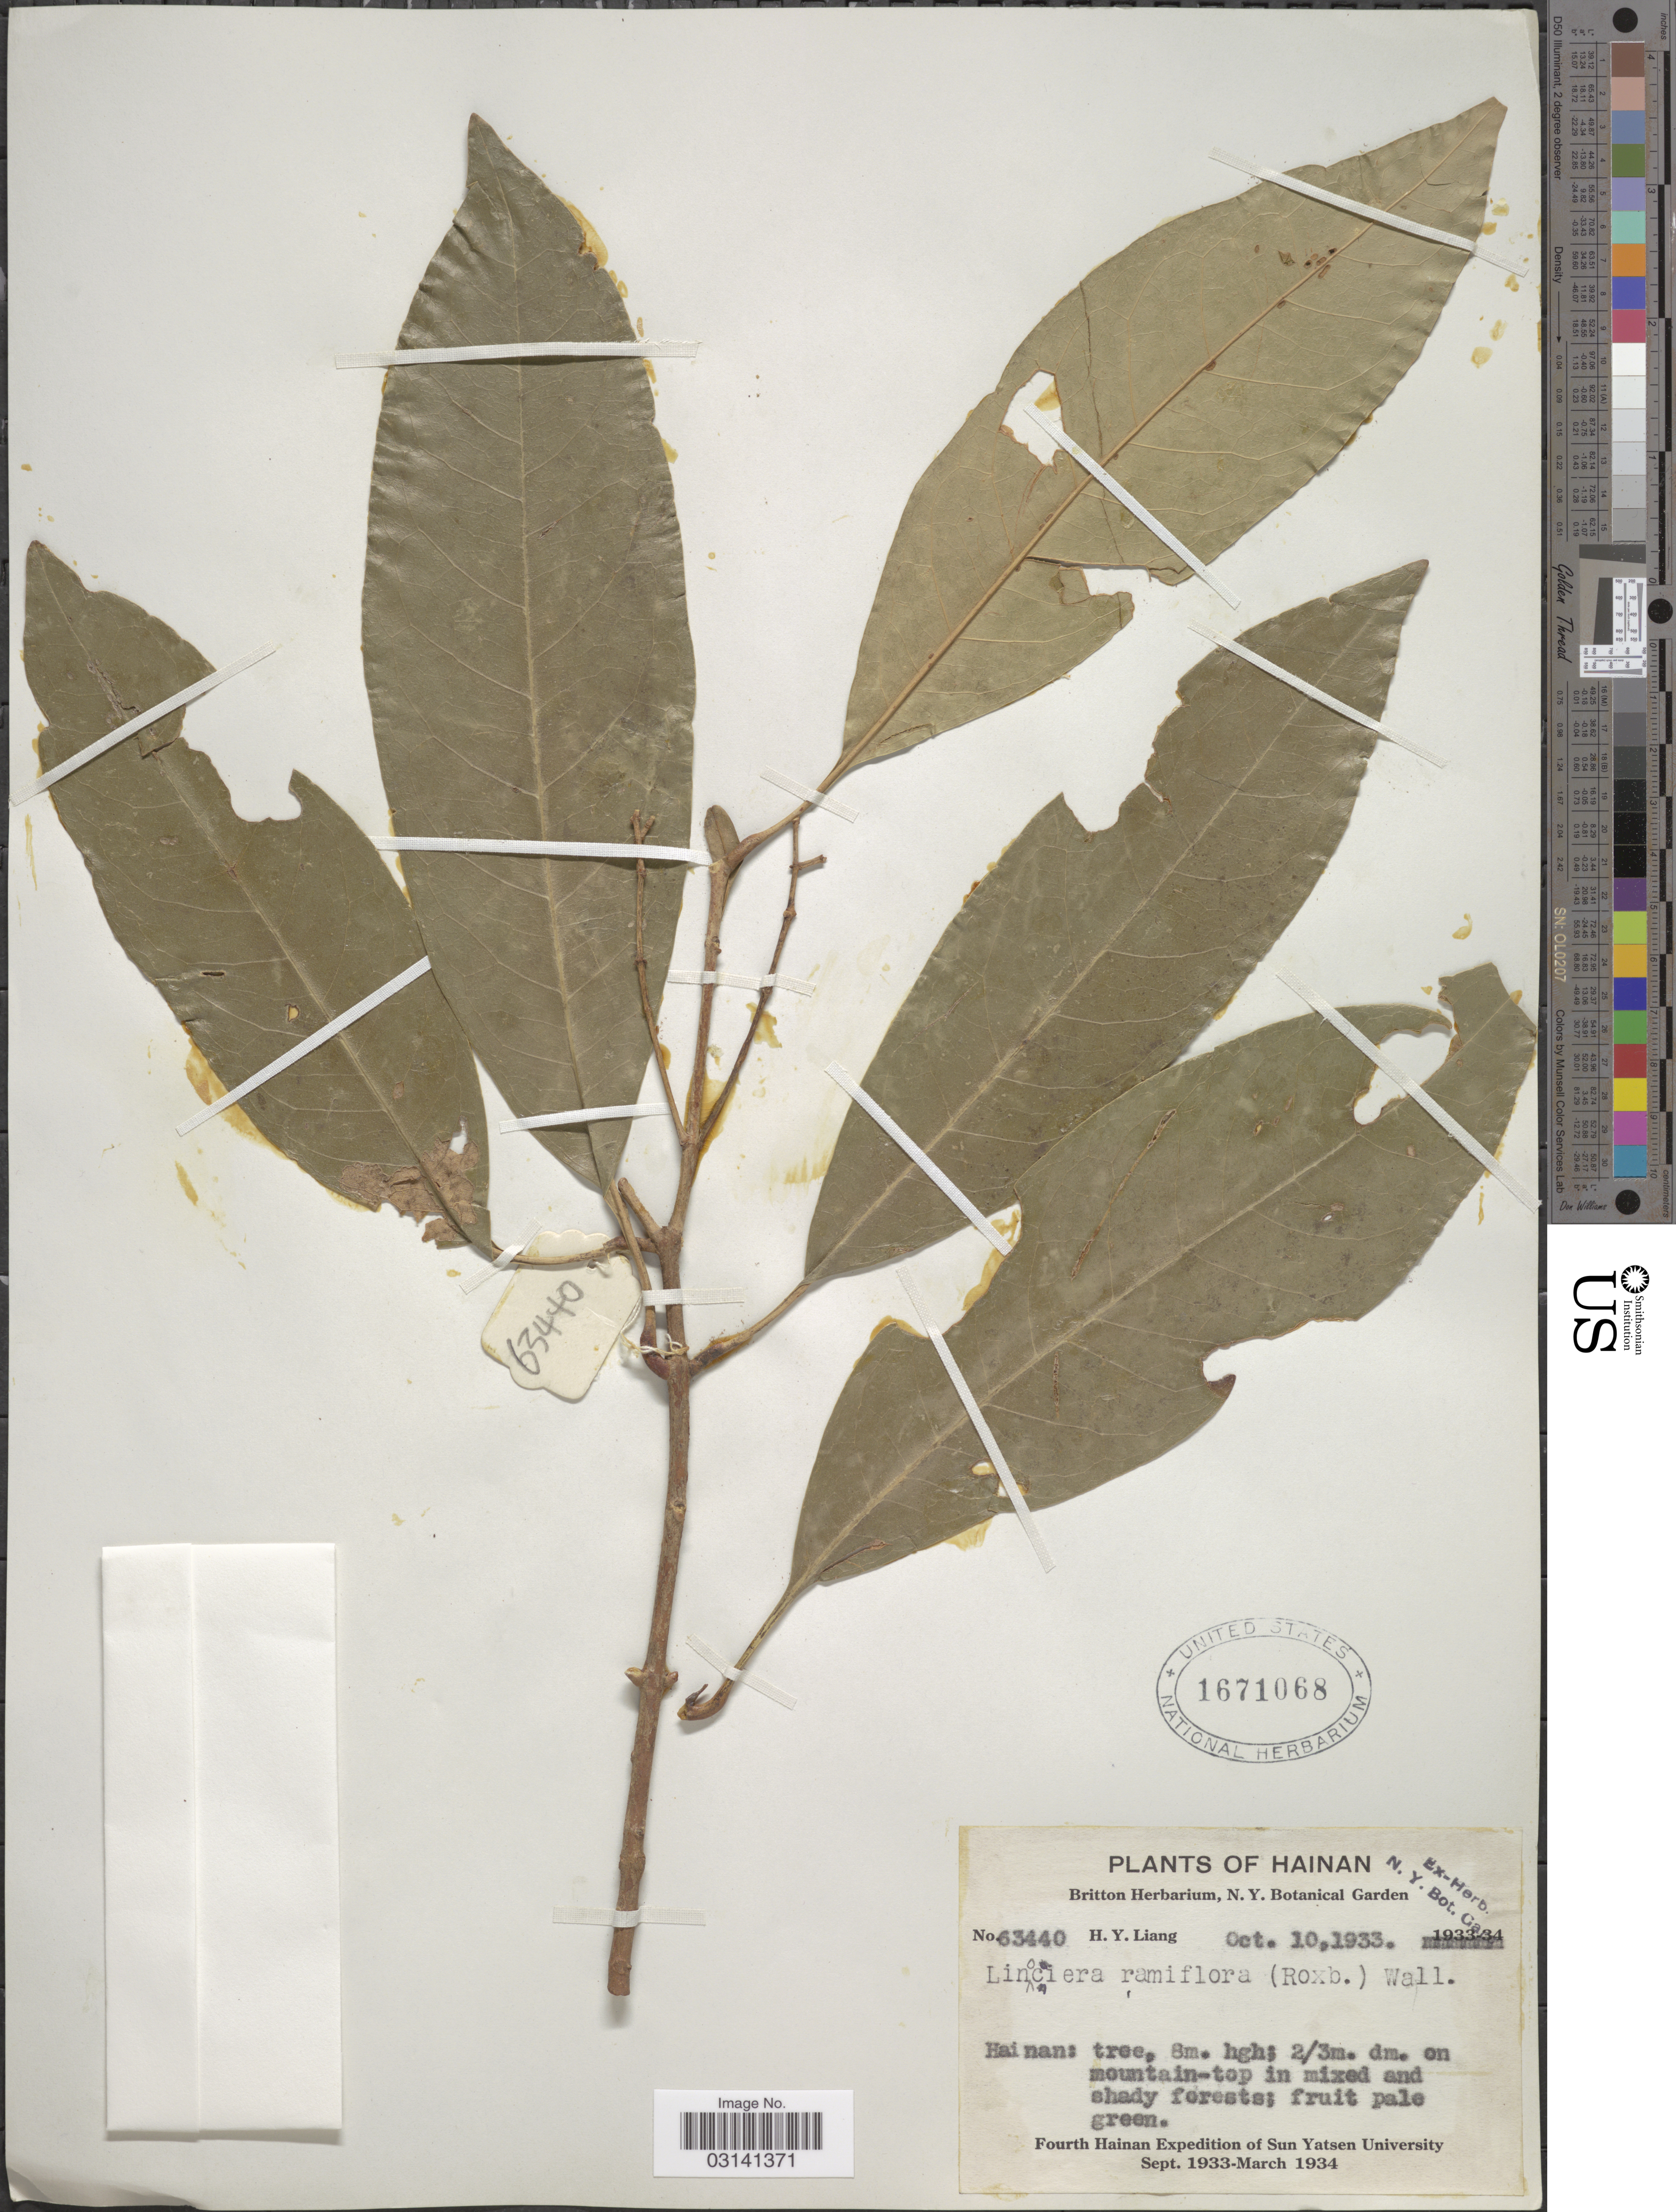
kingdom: Plantae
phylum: Tracheophyta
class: Magnoliopsida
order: Lamiales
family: Oleaceae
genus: Chionanthus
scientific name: Chionanthus ramiflorus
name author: Roxb.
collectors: H. Y. Liang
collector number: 63440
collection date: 1933-10-10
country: China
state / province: Hainan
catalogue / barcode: US 1671068